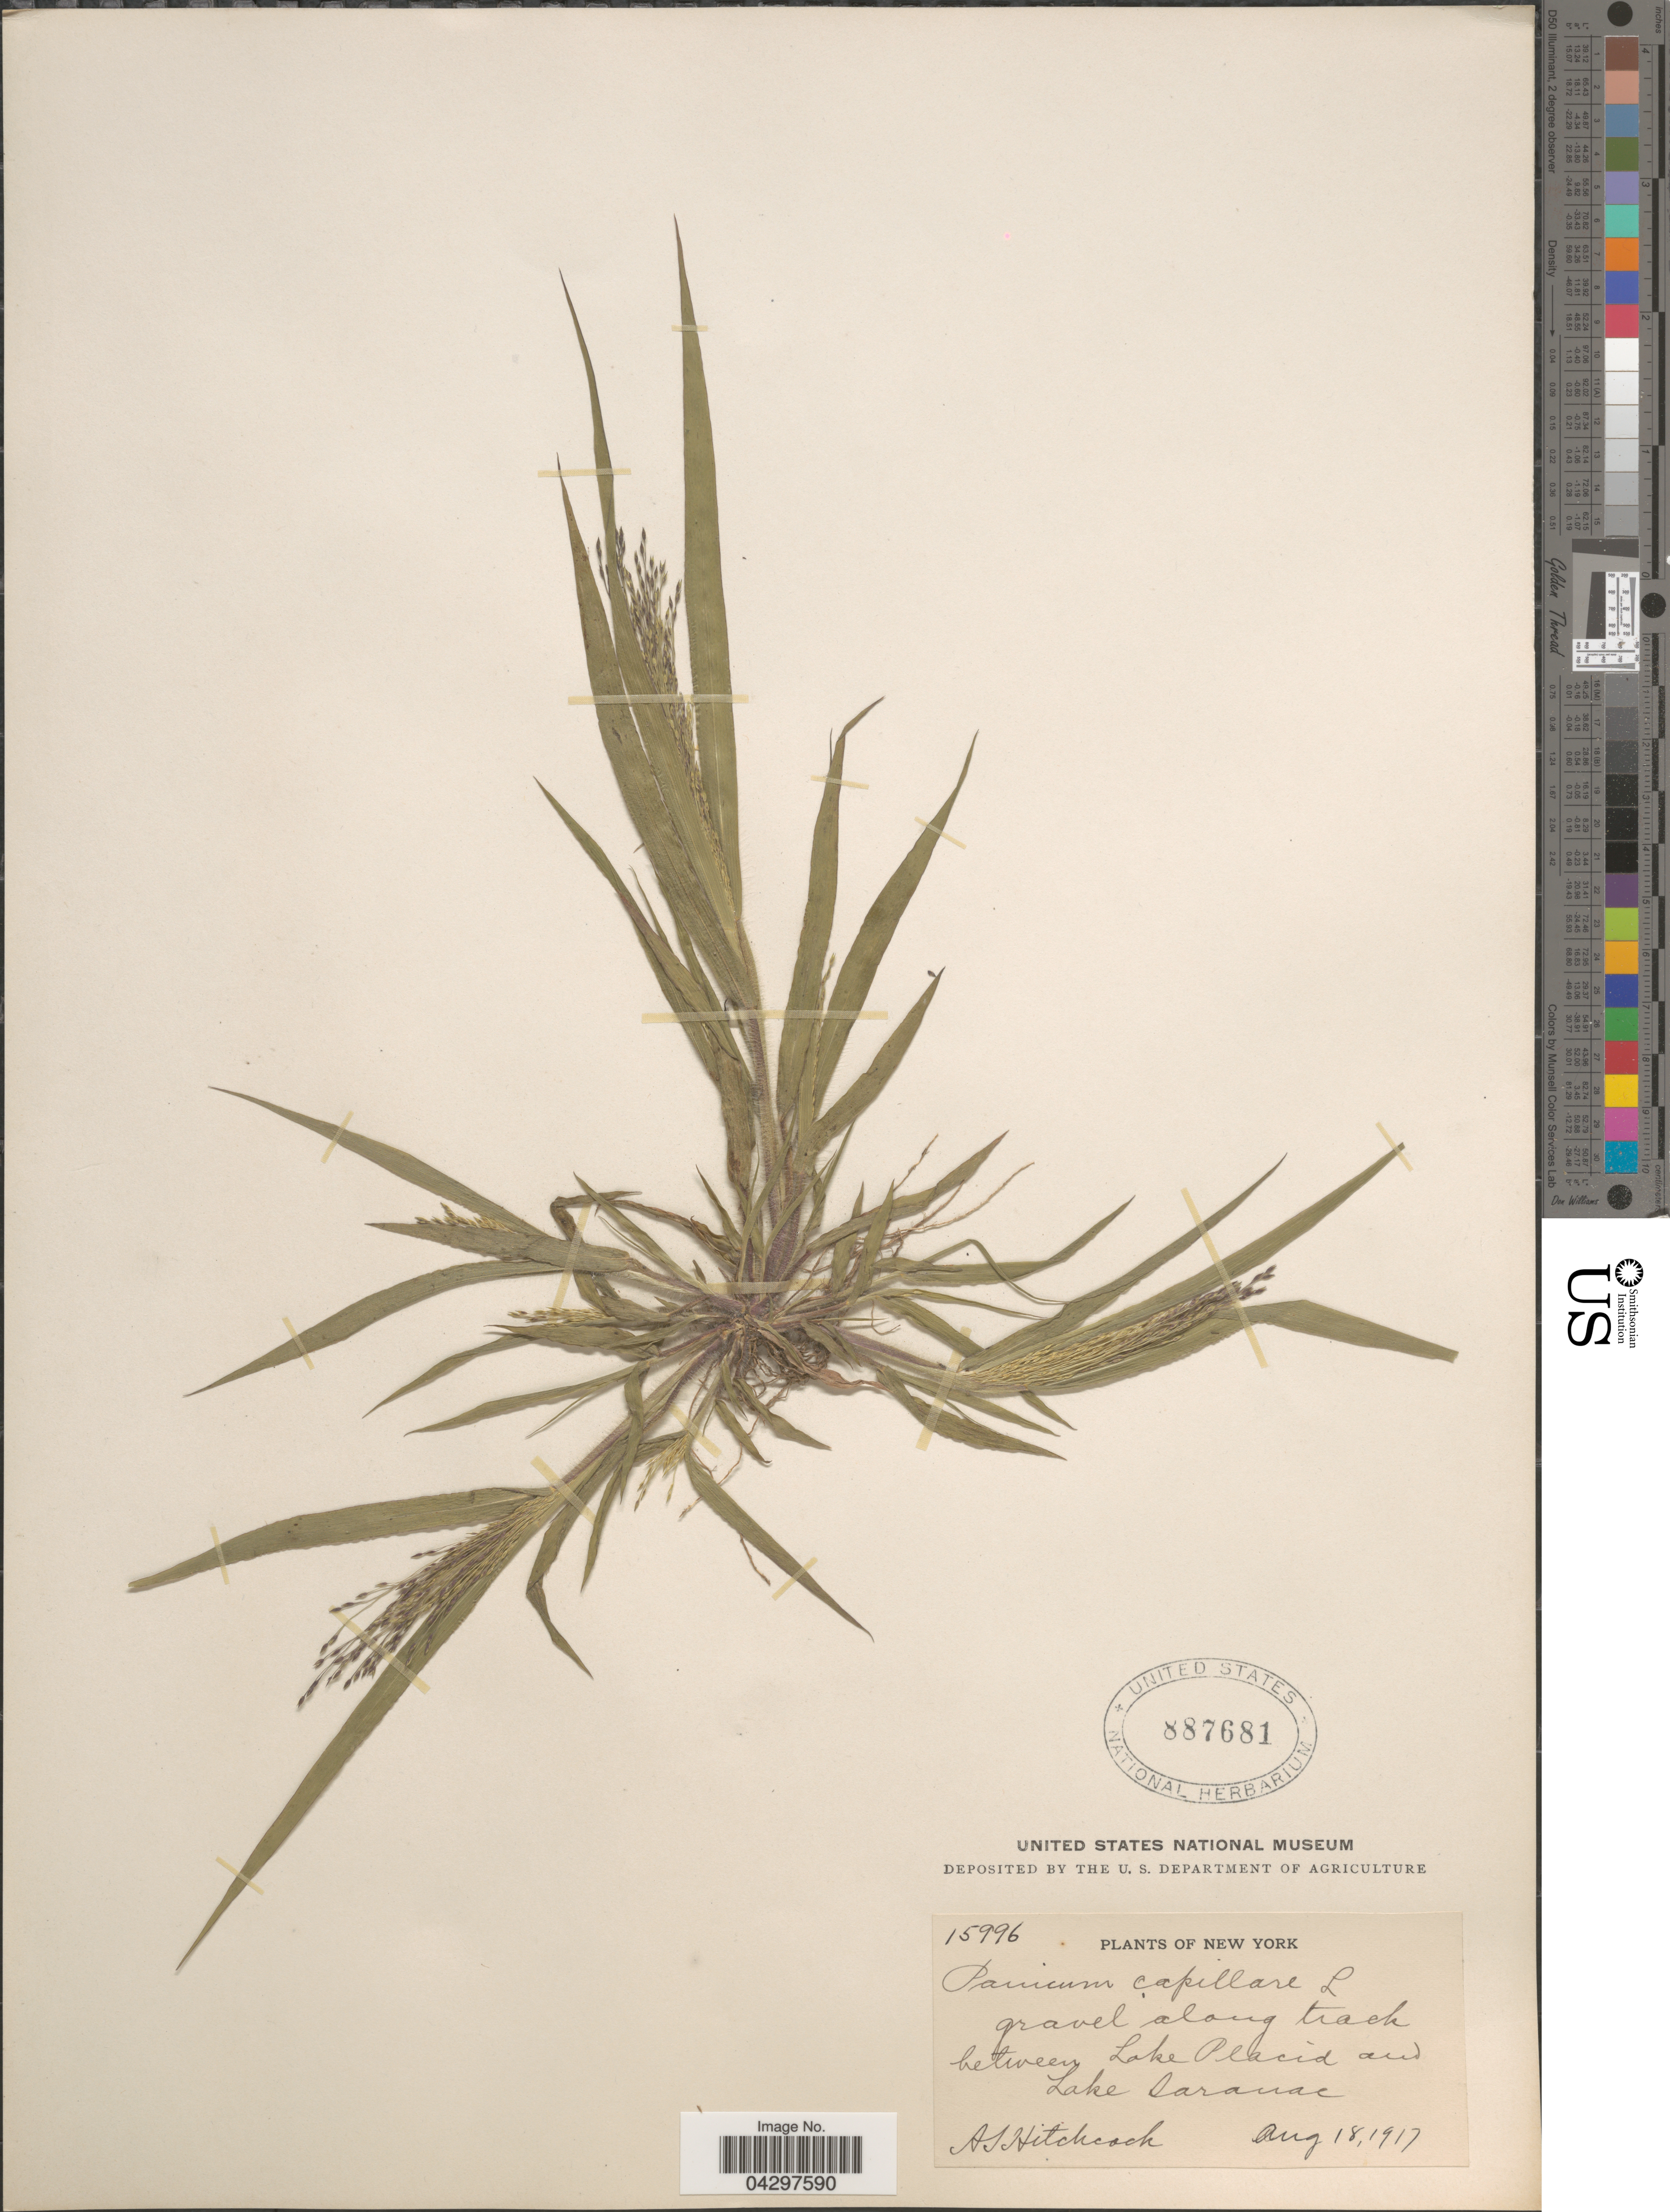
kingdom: Plantae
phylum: Tracheophyta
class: Liliopsida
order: Poales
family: Poaceae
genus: Panicum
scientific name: Panicum capillare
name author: L.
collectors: A. S. Hitchcock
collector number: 15996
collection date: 1917-08-18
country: United States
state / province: New York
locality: Gravel along track between Lake Placid and Lake Saranac.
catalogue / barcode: US 887681